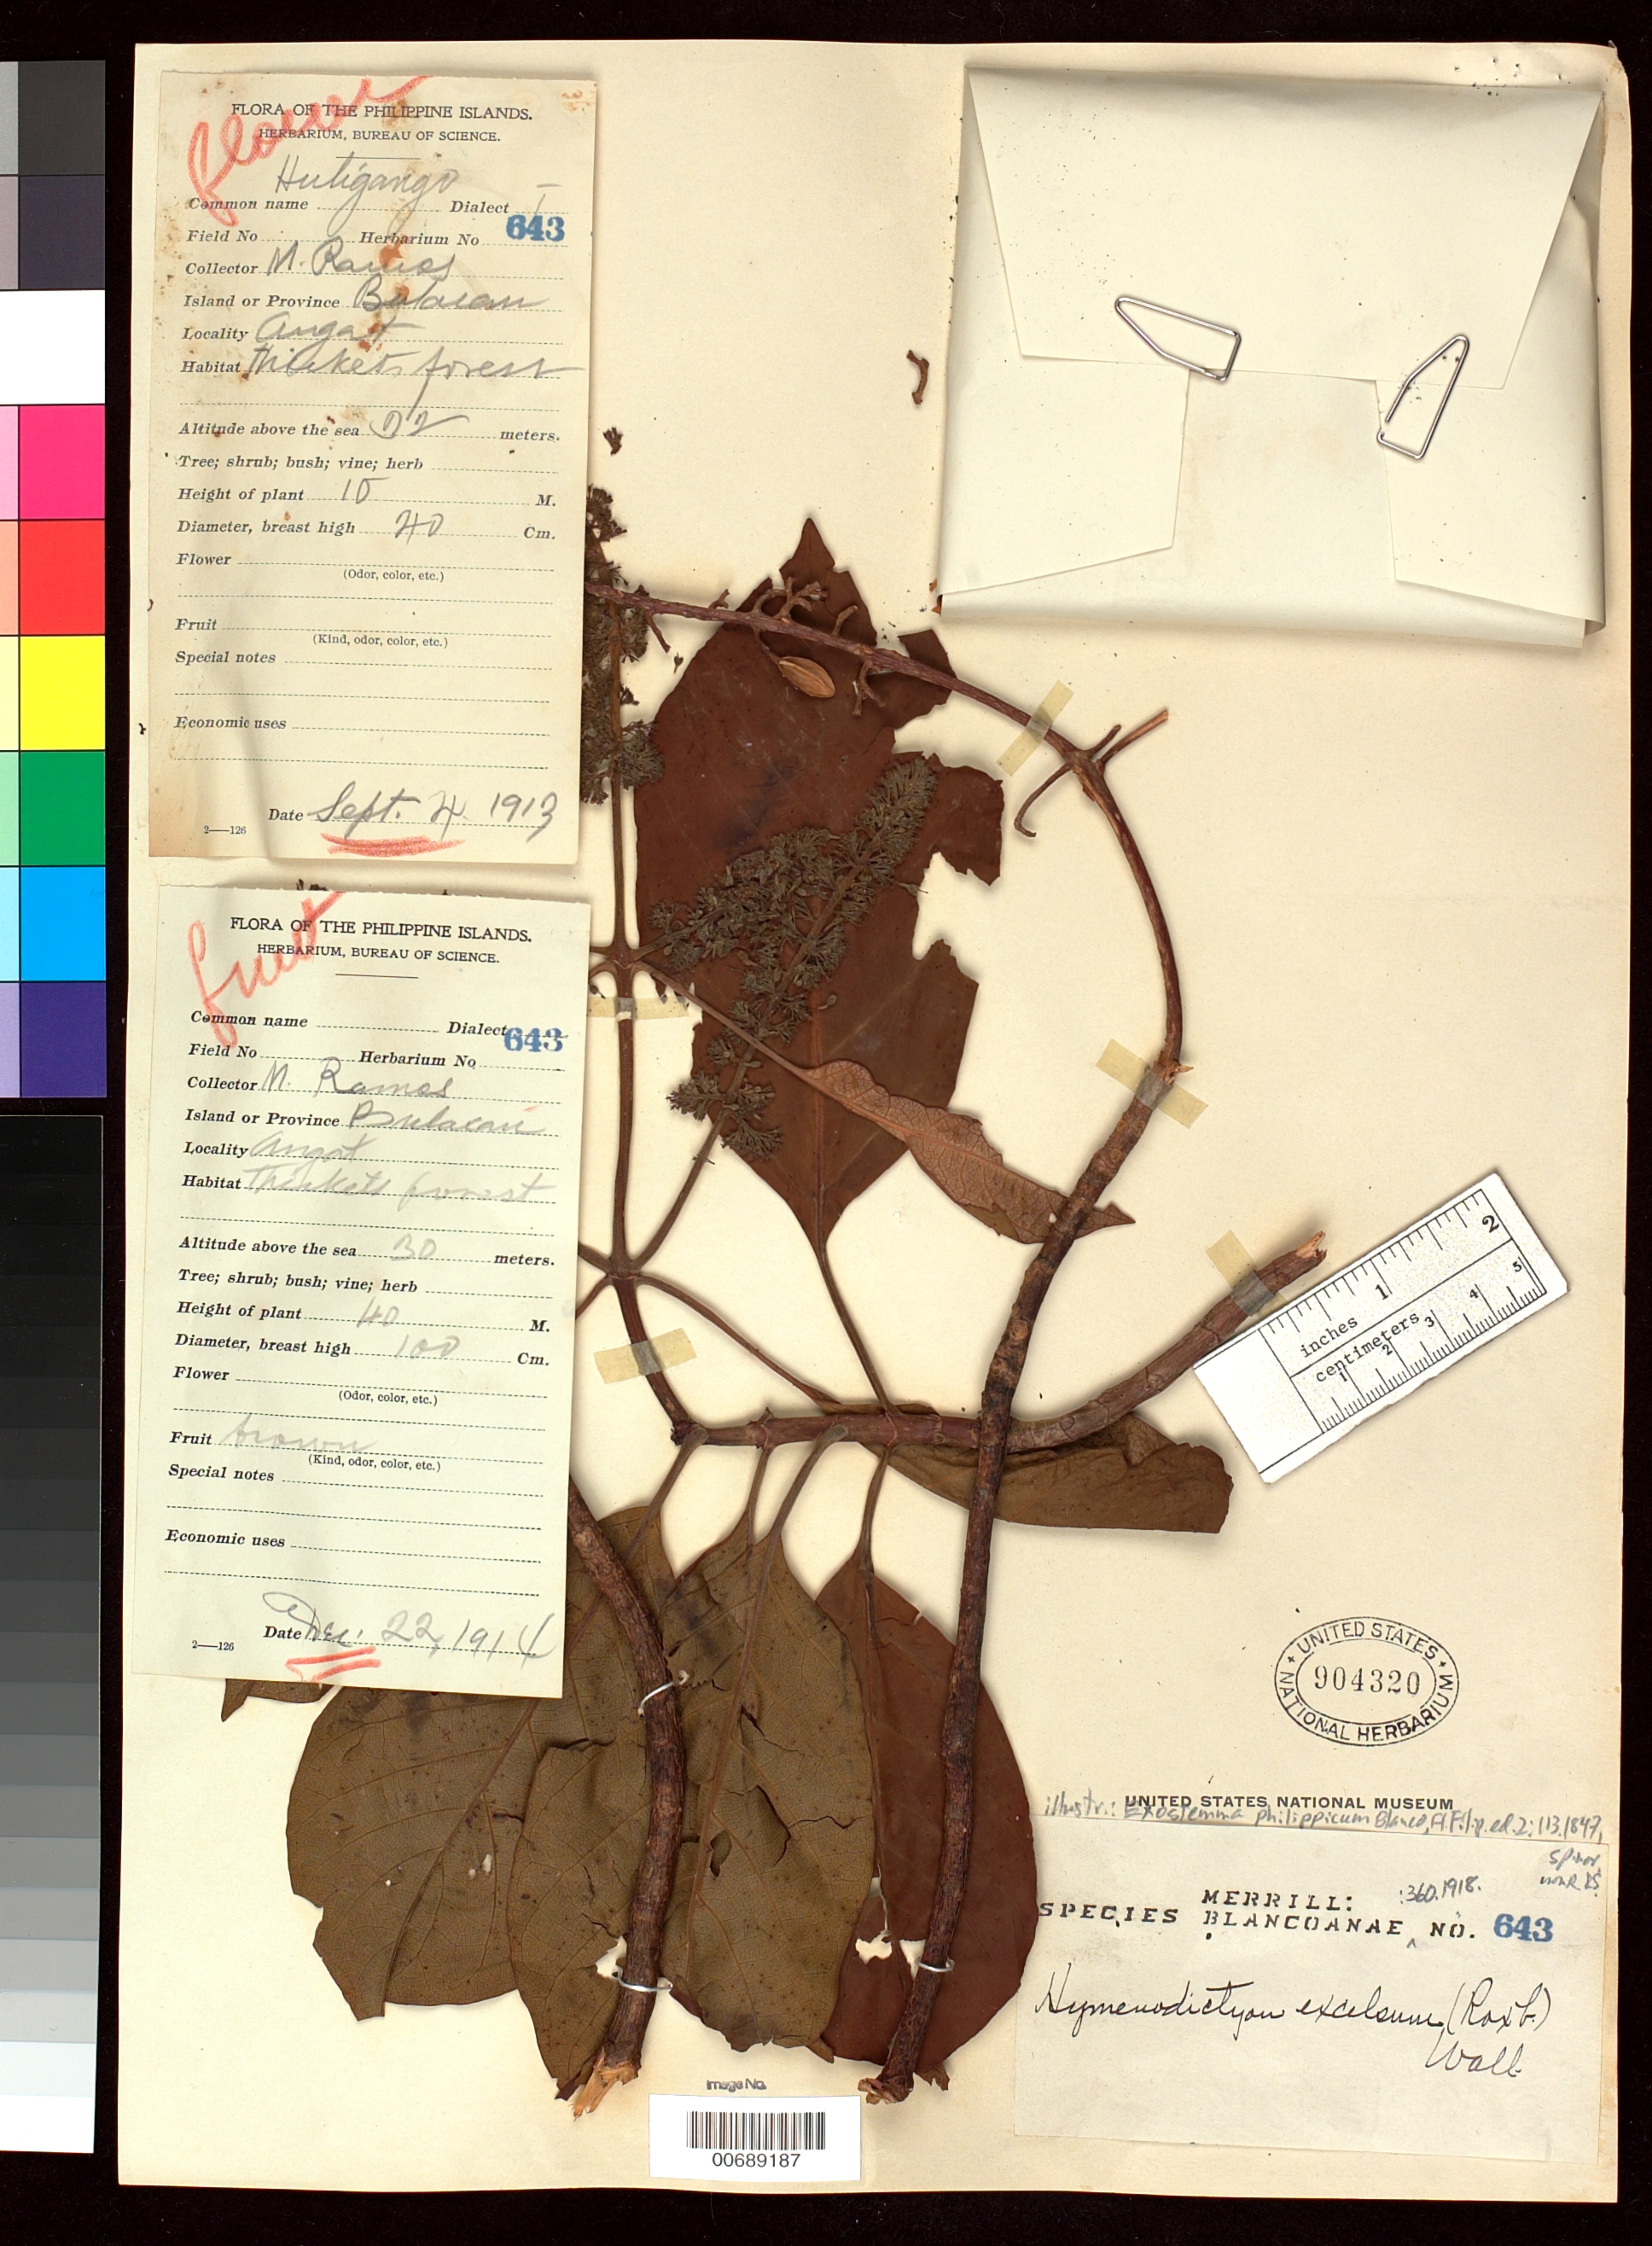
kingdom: Plantae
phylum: Tracheophyta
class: Magnoliopsida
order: Gentianales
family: Rubiaceae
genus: Hymenodictyon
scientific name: Hymenodictyon excelsum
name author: (Roxb.) Wall.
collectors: M. Ramos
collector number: Sp. Blancoan. 0643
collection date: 1913-08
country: Philippines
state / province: Central Luzon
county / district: Bulacan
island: Luzon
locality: Angat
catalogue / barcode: US 904320